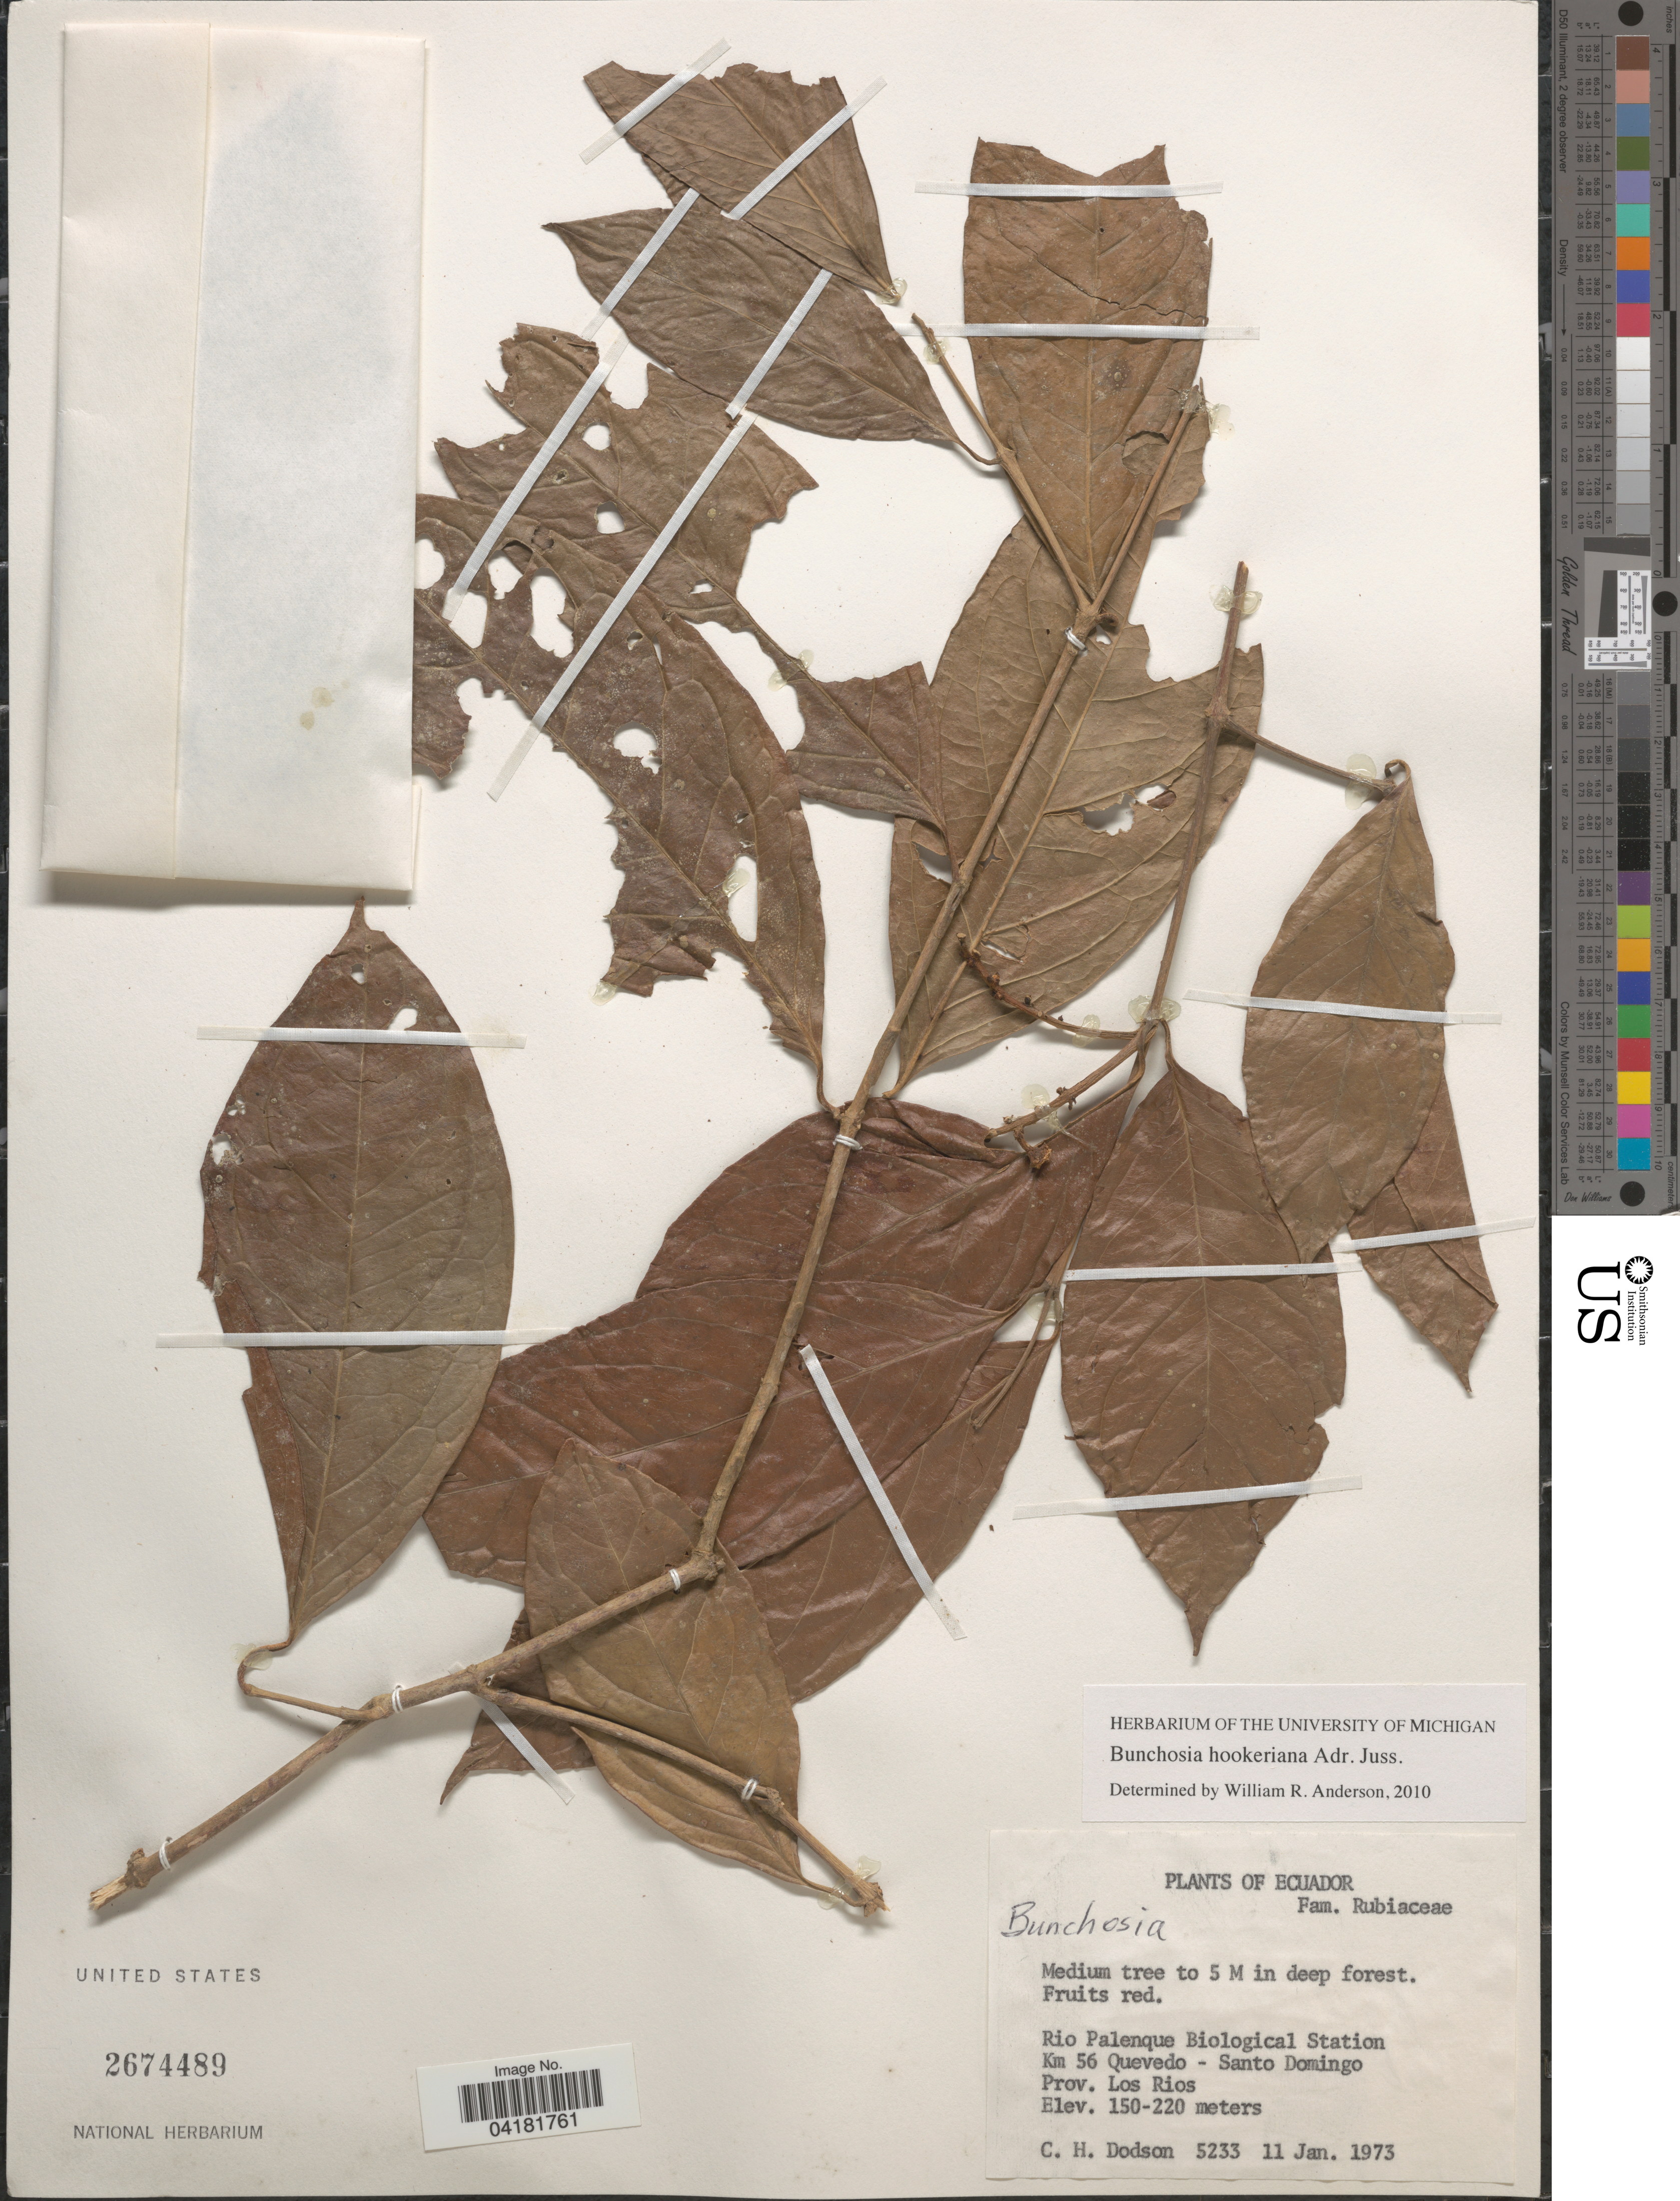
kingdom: Plantae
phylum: Tracheophyta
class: Magnoliopsida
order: Malpighiales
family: Malpighiaceae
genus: Bunchosia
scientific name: Bunchosia hookeriana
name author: A. Juss.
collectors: C. H. Dodson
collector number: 5233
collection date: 1973-01-11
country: Ecuador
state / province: Los Ríos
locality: Rio Palenque Biological Station. Km 56 Quevedo - Santo Domingo.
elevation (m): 150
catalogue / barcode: US 2674489